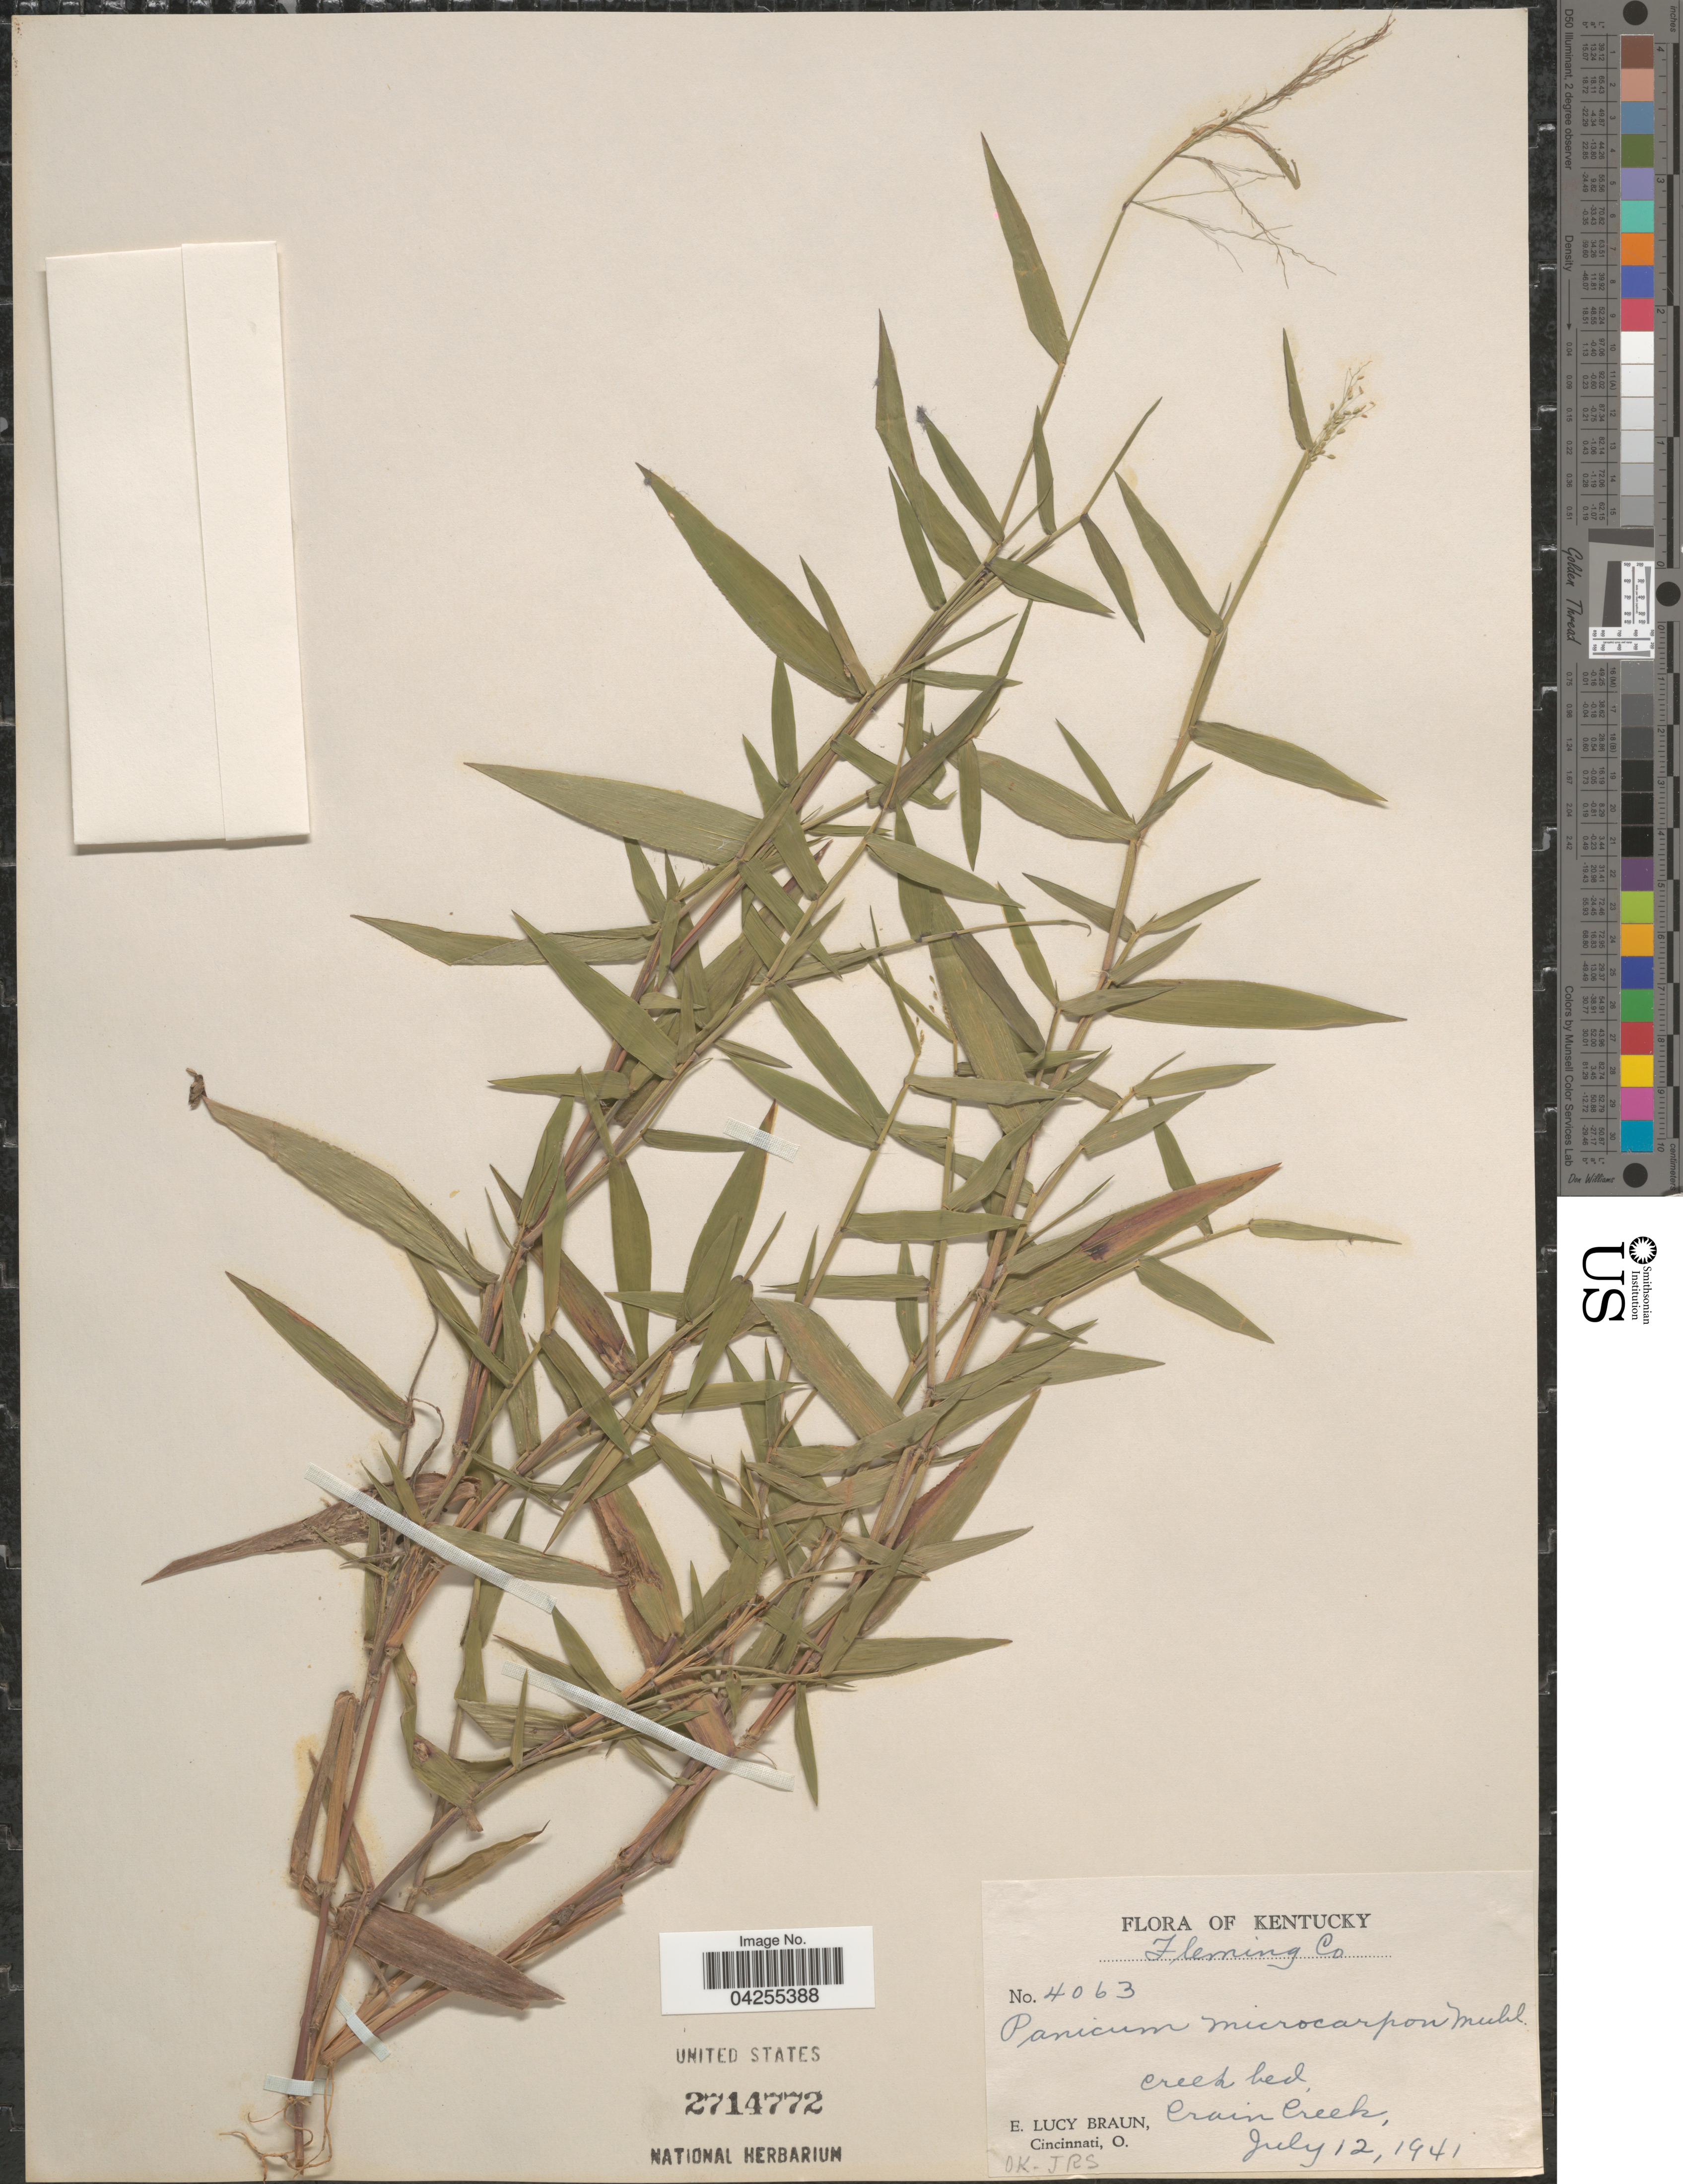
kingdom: Plantae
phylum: Tracheophyta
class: Liliopsida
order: Poales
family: Poaceae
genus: Dichanthelium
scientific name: Dichanthelium dichotomum var. dichotomum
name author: (L.) Gould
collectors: E. L. Braun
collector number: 4063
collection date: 1941-07-12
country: United States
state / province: Kentucky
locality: Fleming Co. Creek bed, Crain Creek.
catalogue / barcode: US 2714772